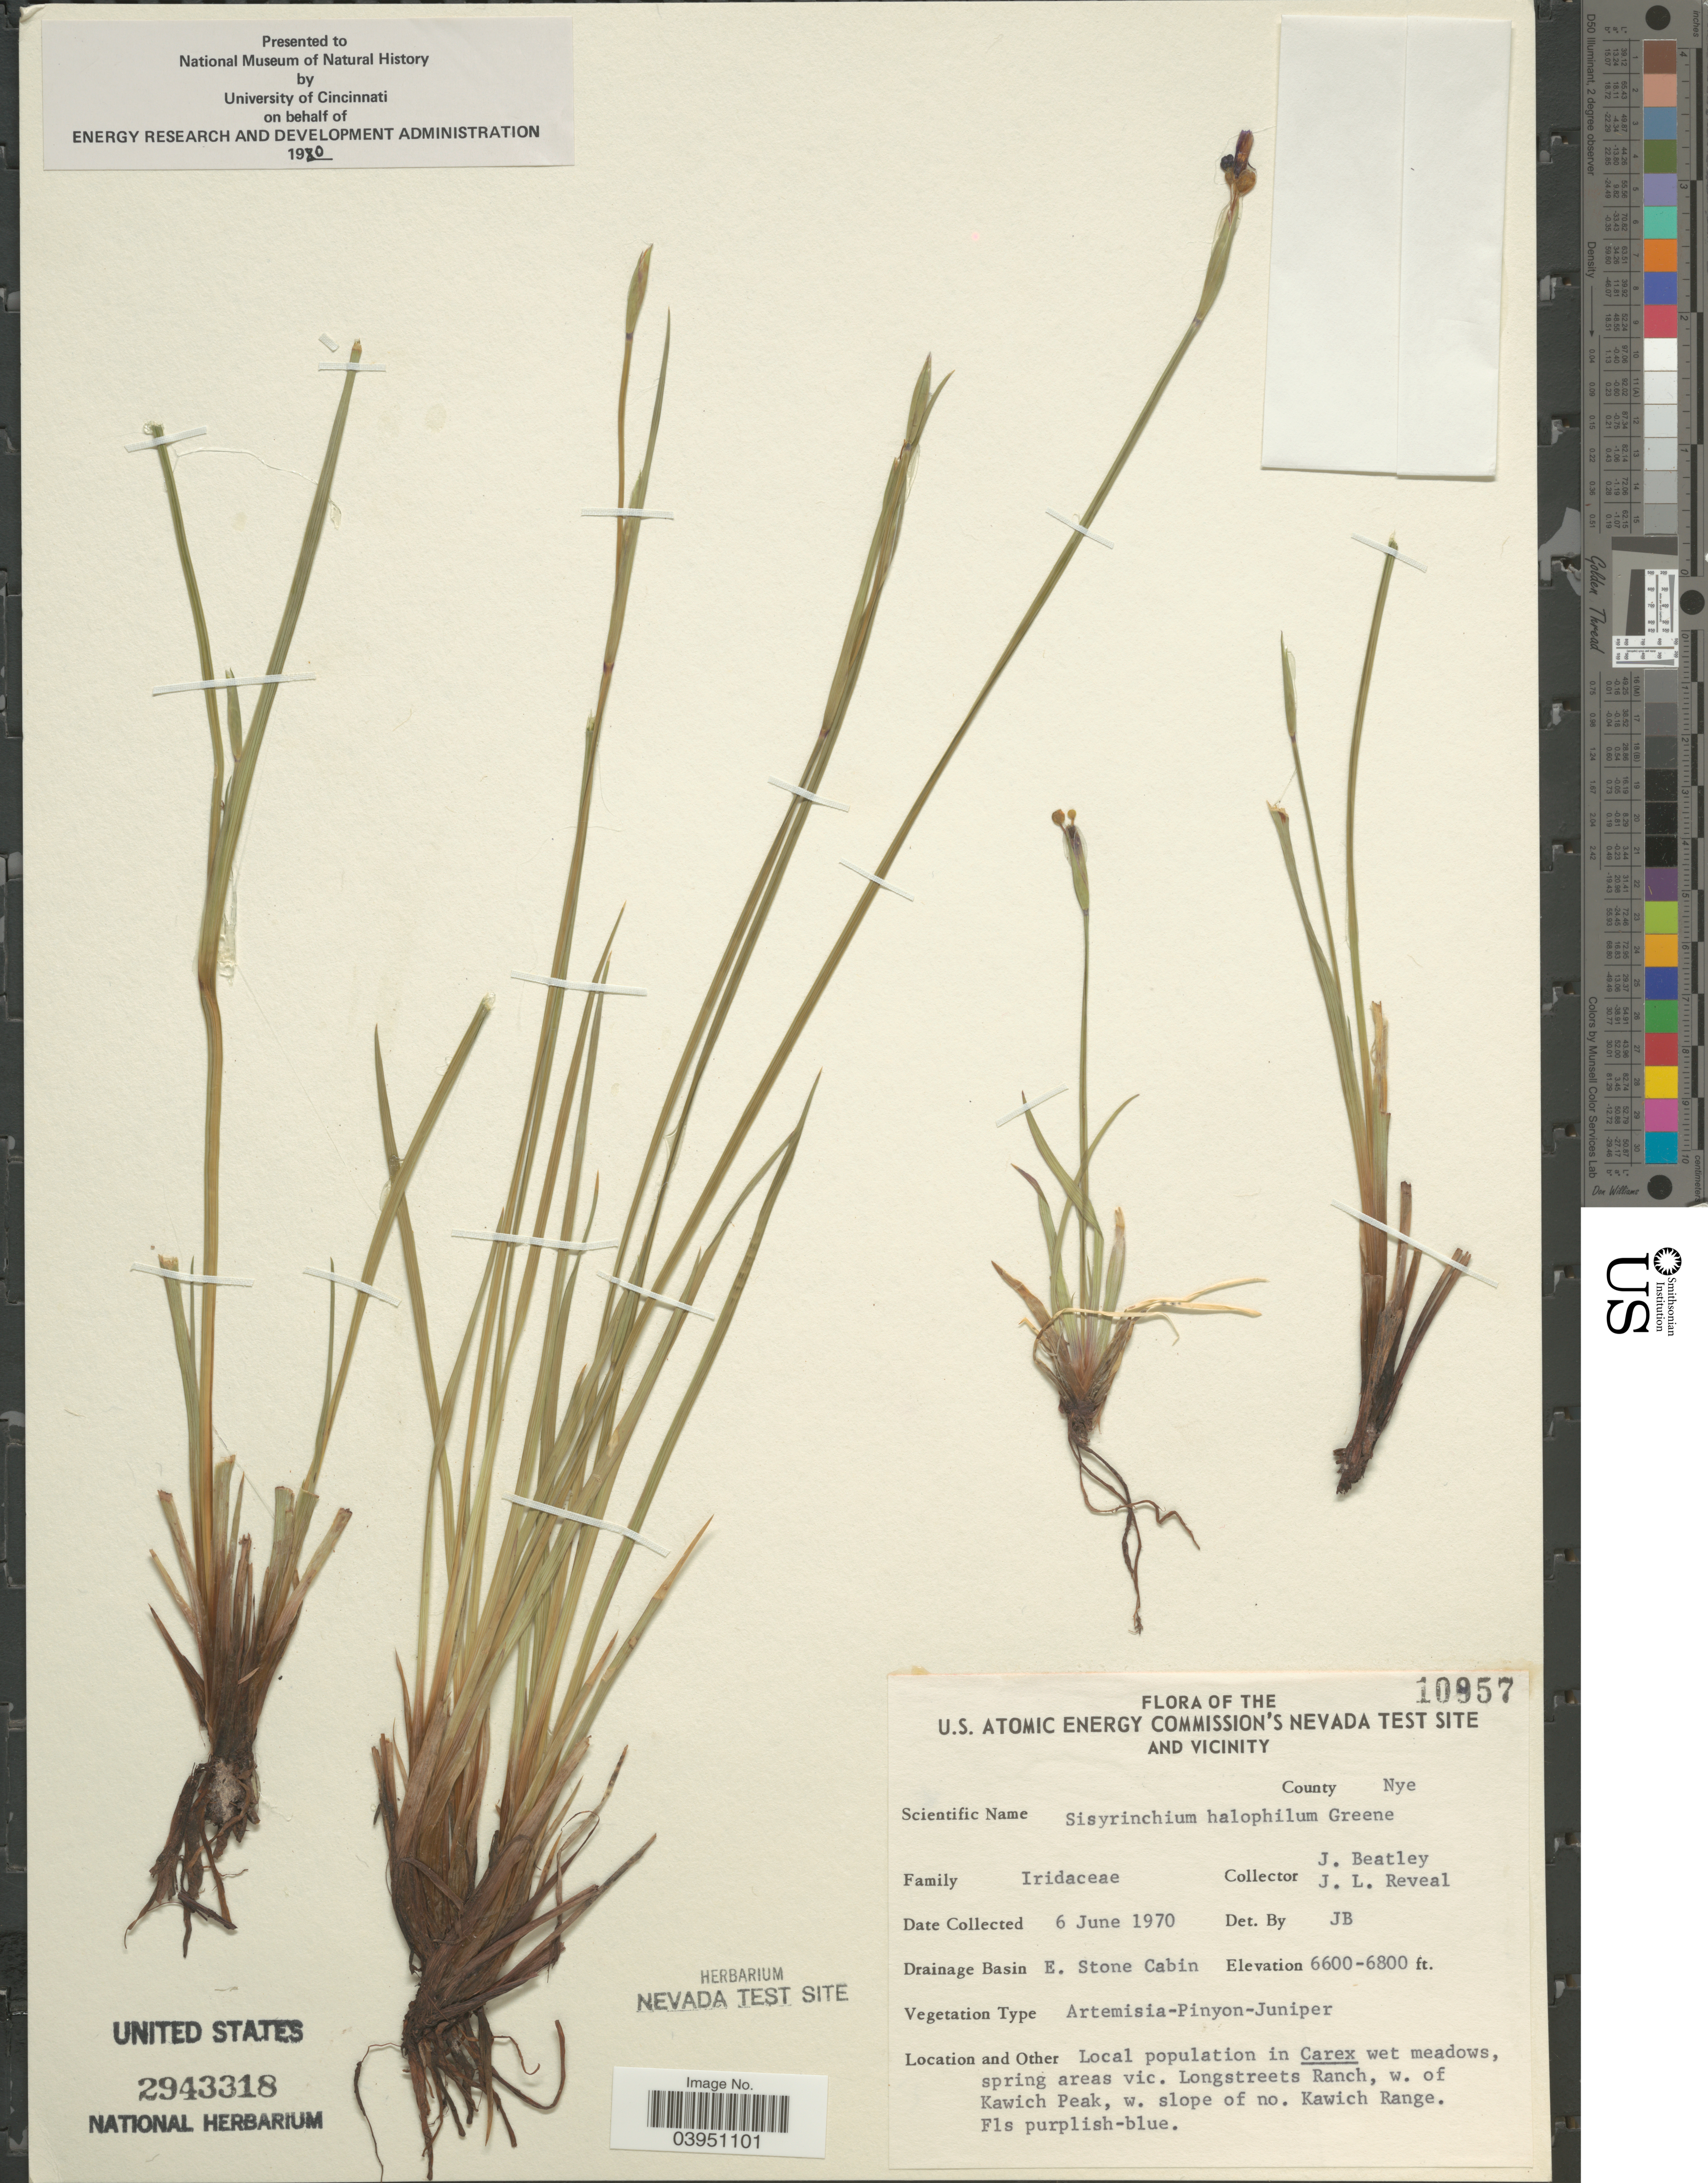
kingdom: Plantae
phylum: Tracheophyta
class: Liliopsida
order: Asparagales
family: Iridaceae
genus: Sisyrinchium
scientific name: Sisyrinchium halophilum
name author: Greene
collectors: J. C. Beatley & J. Reveal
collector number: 10957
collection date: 1970-06-06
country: United States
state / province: Nevada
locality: U.S. Atomic Energy Commission's Nevada Test Site and Vicinity. County Nye. Drainage Basin E. Stone Cabin. Spring areas vic. Longstreets Ranch, w. of Kawich Peak, w. slope of no. Kawich Range.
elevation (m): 2012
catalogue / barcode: US 2943318